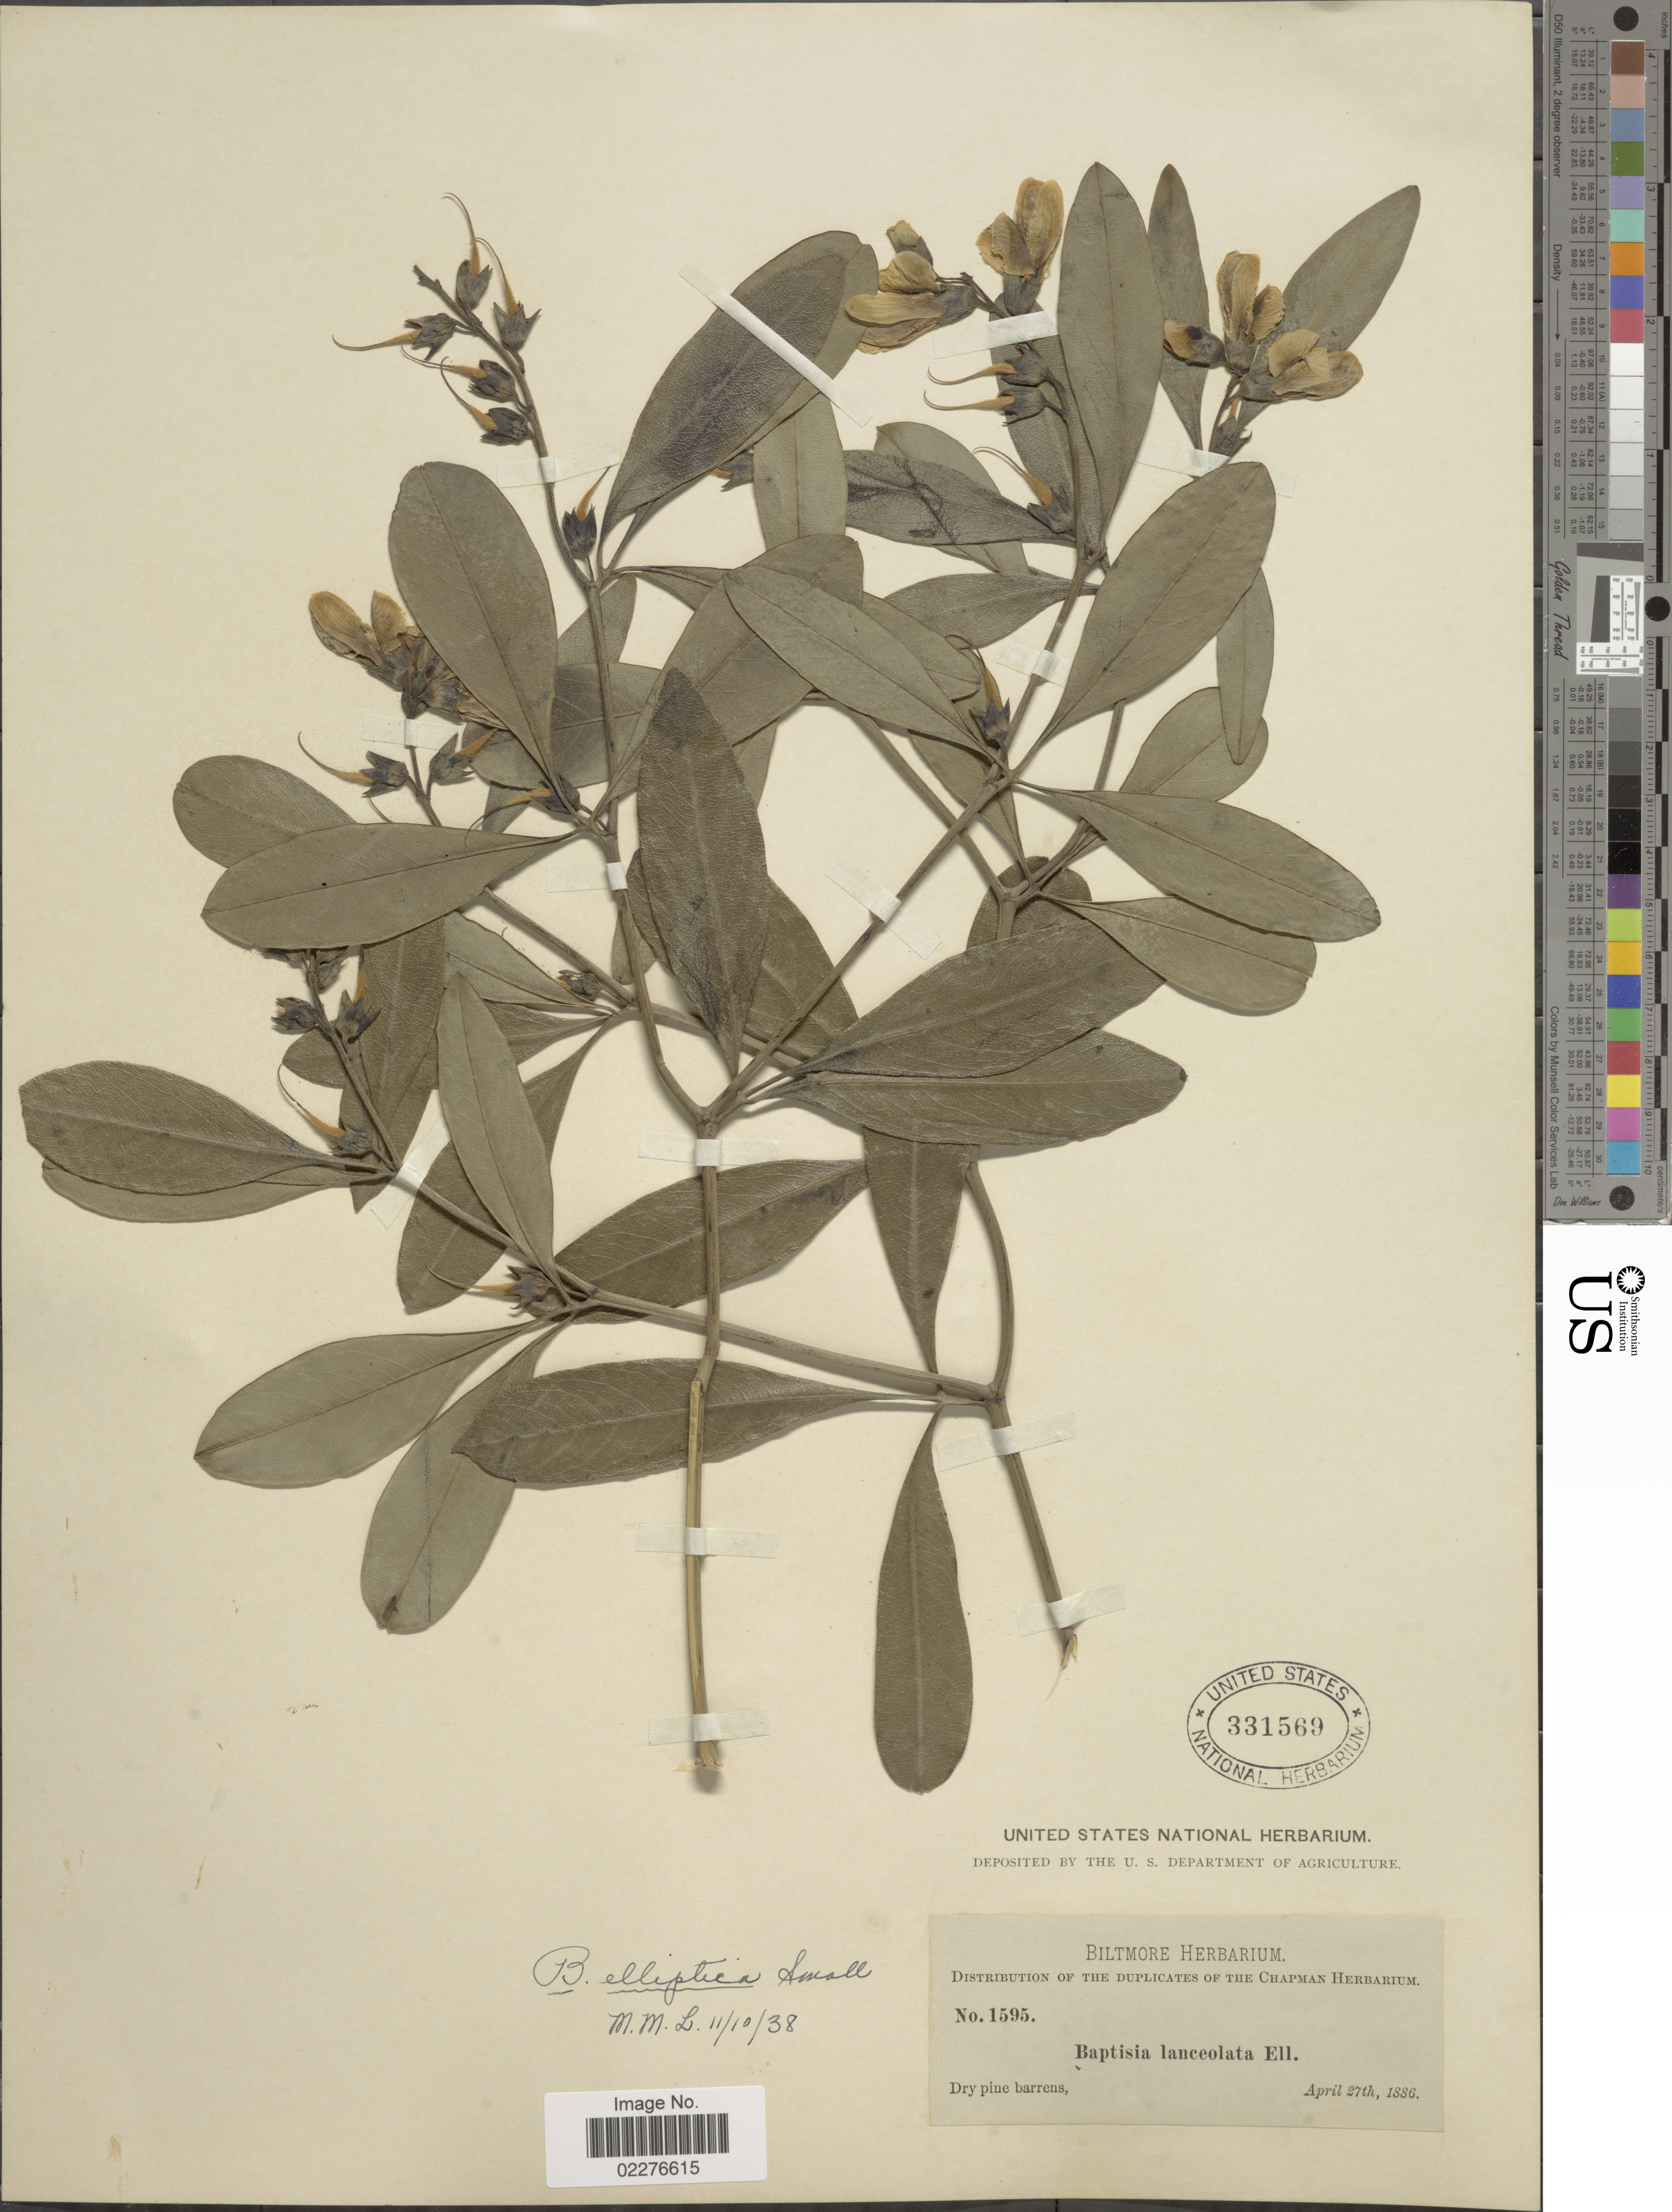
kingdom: Plantae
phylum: Tracheophyta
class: Magnoliopsida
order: Fabales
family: Fabaceae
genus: Baptisia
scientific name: Baptisia fragilis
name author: Larisey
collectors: ex herb. Biltmore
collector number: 1595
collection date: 1886-04-27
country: United States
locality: Dry pine barrens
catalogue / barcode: US 331569